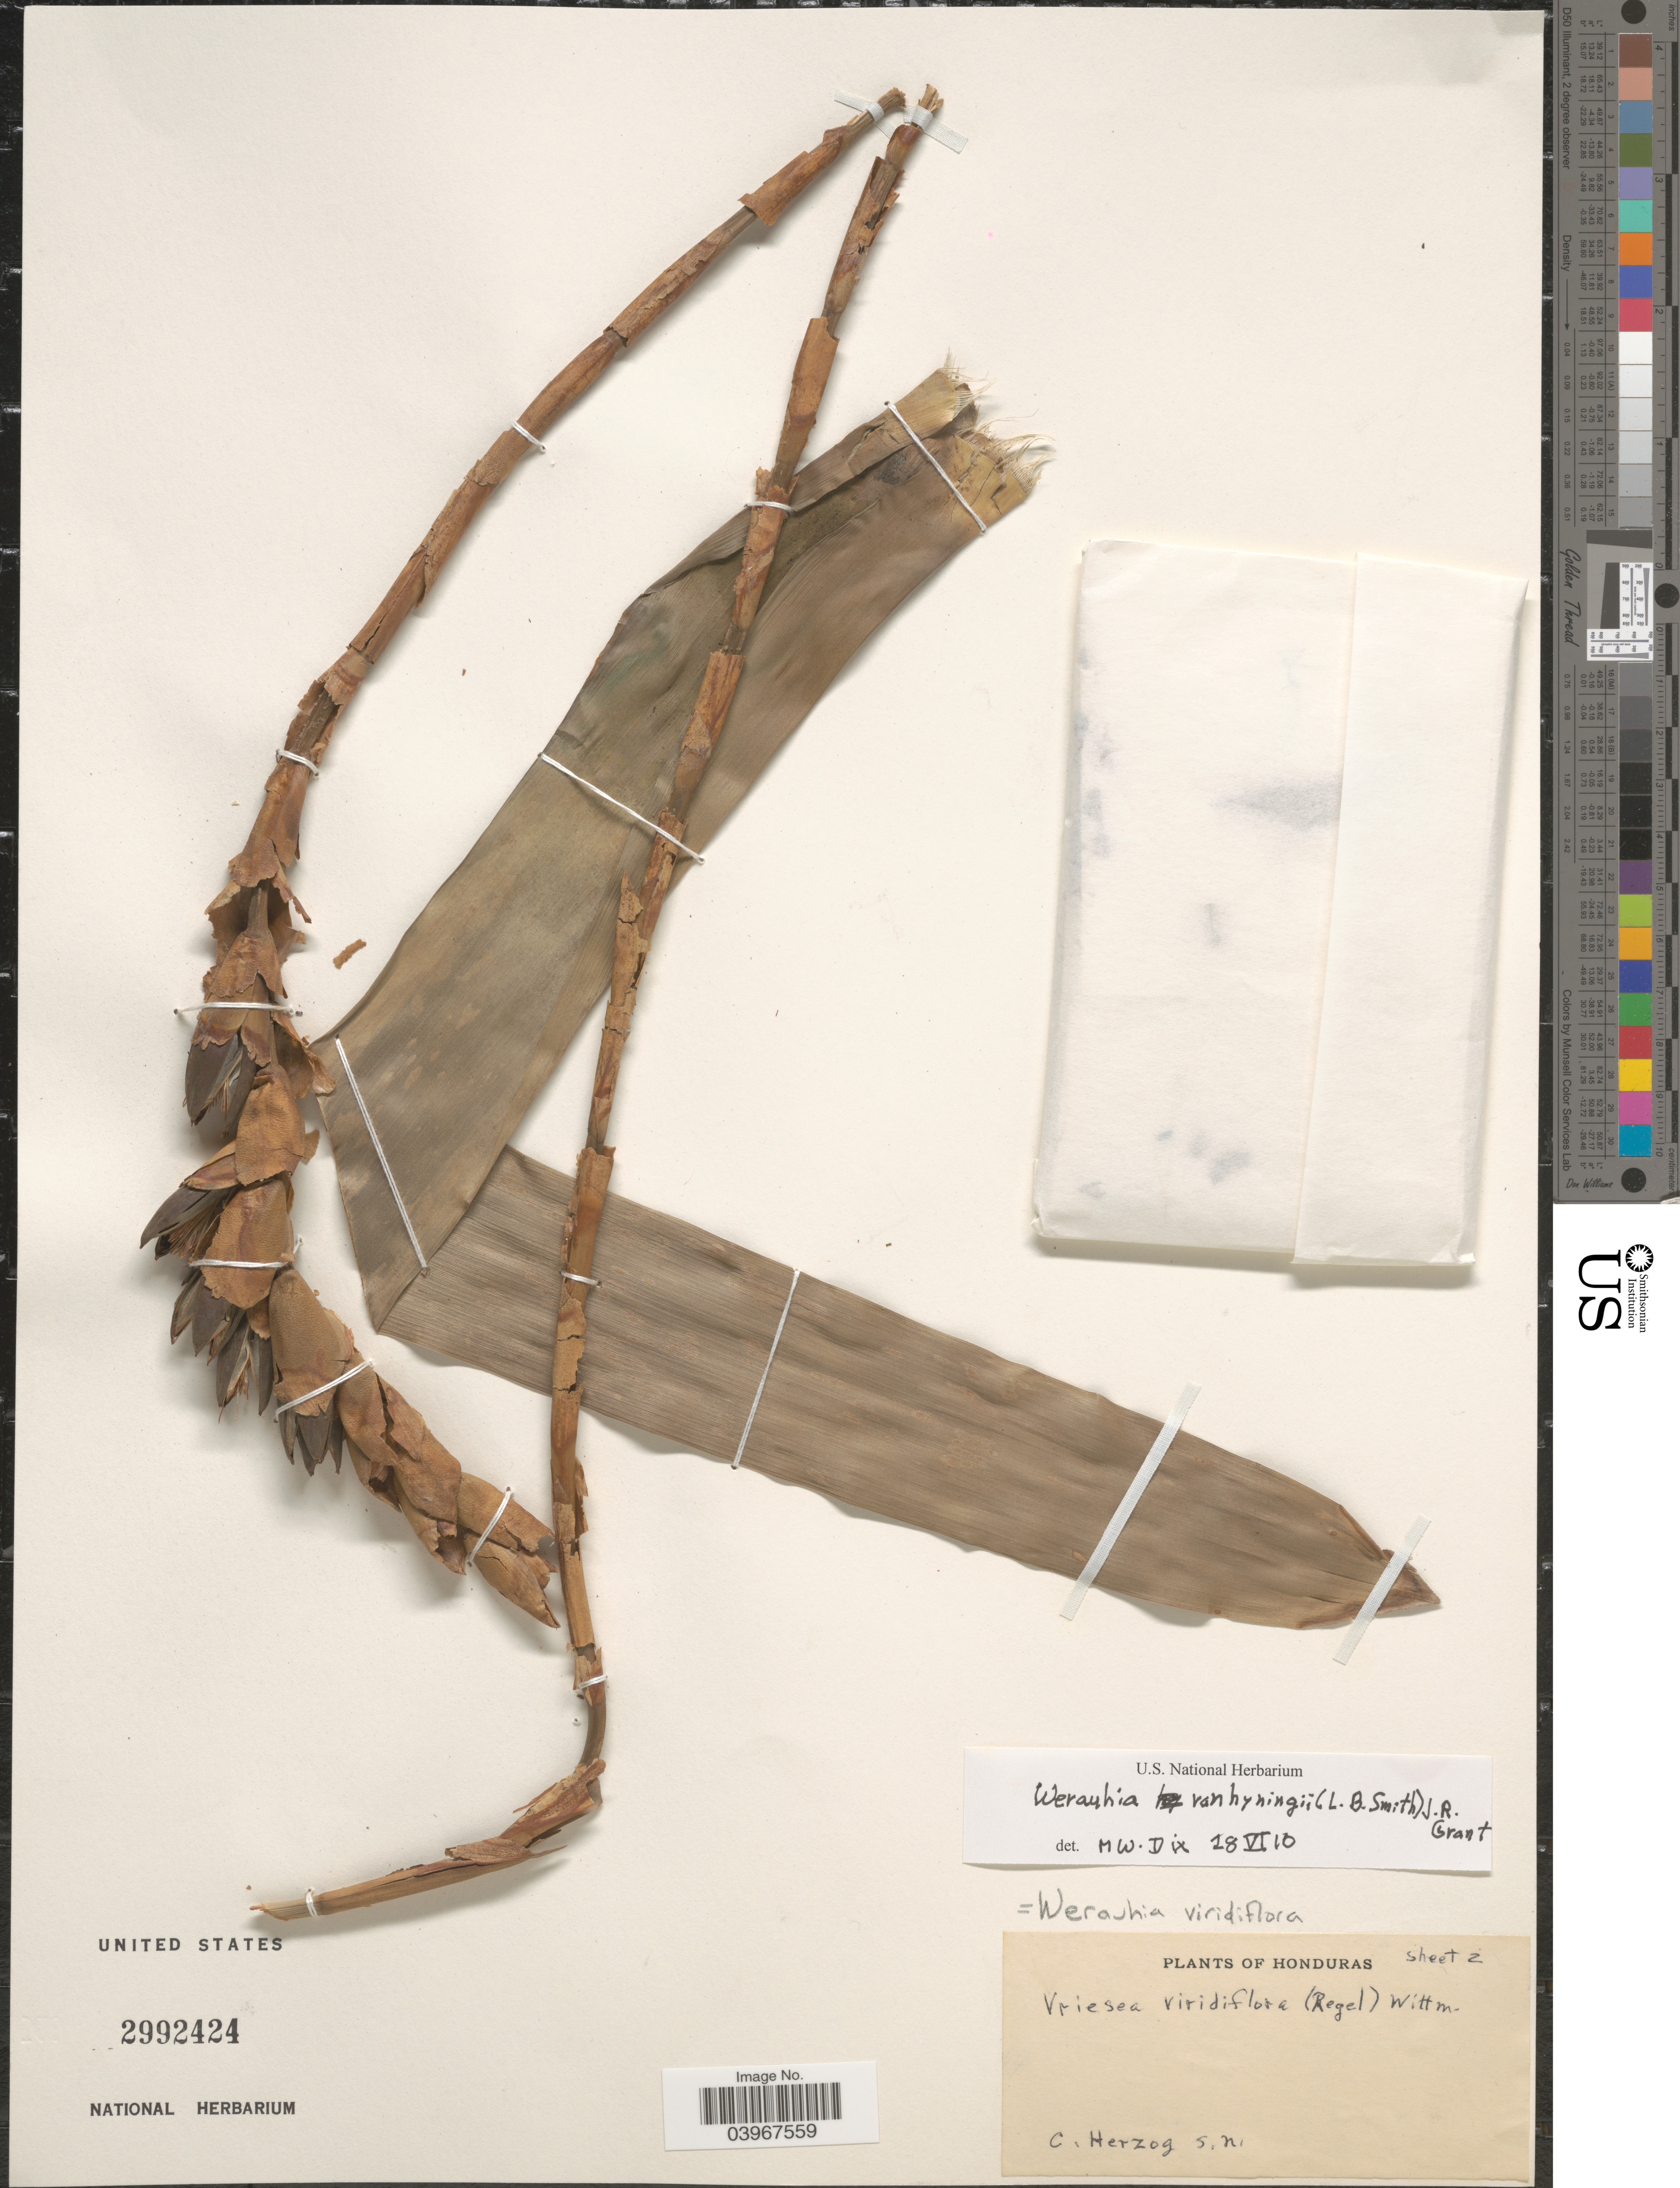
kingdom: Plantae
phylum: Tracheophyta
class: Liliopsida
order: Poales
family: Bromeliaceae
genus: Werauhia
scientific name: Werauhia vanhyningii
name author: (L.B. Sm.) J.R. Grant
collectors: C. Herzog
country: Honduras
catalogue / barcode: US 2992424